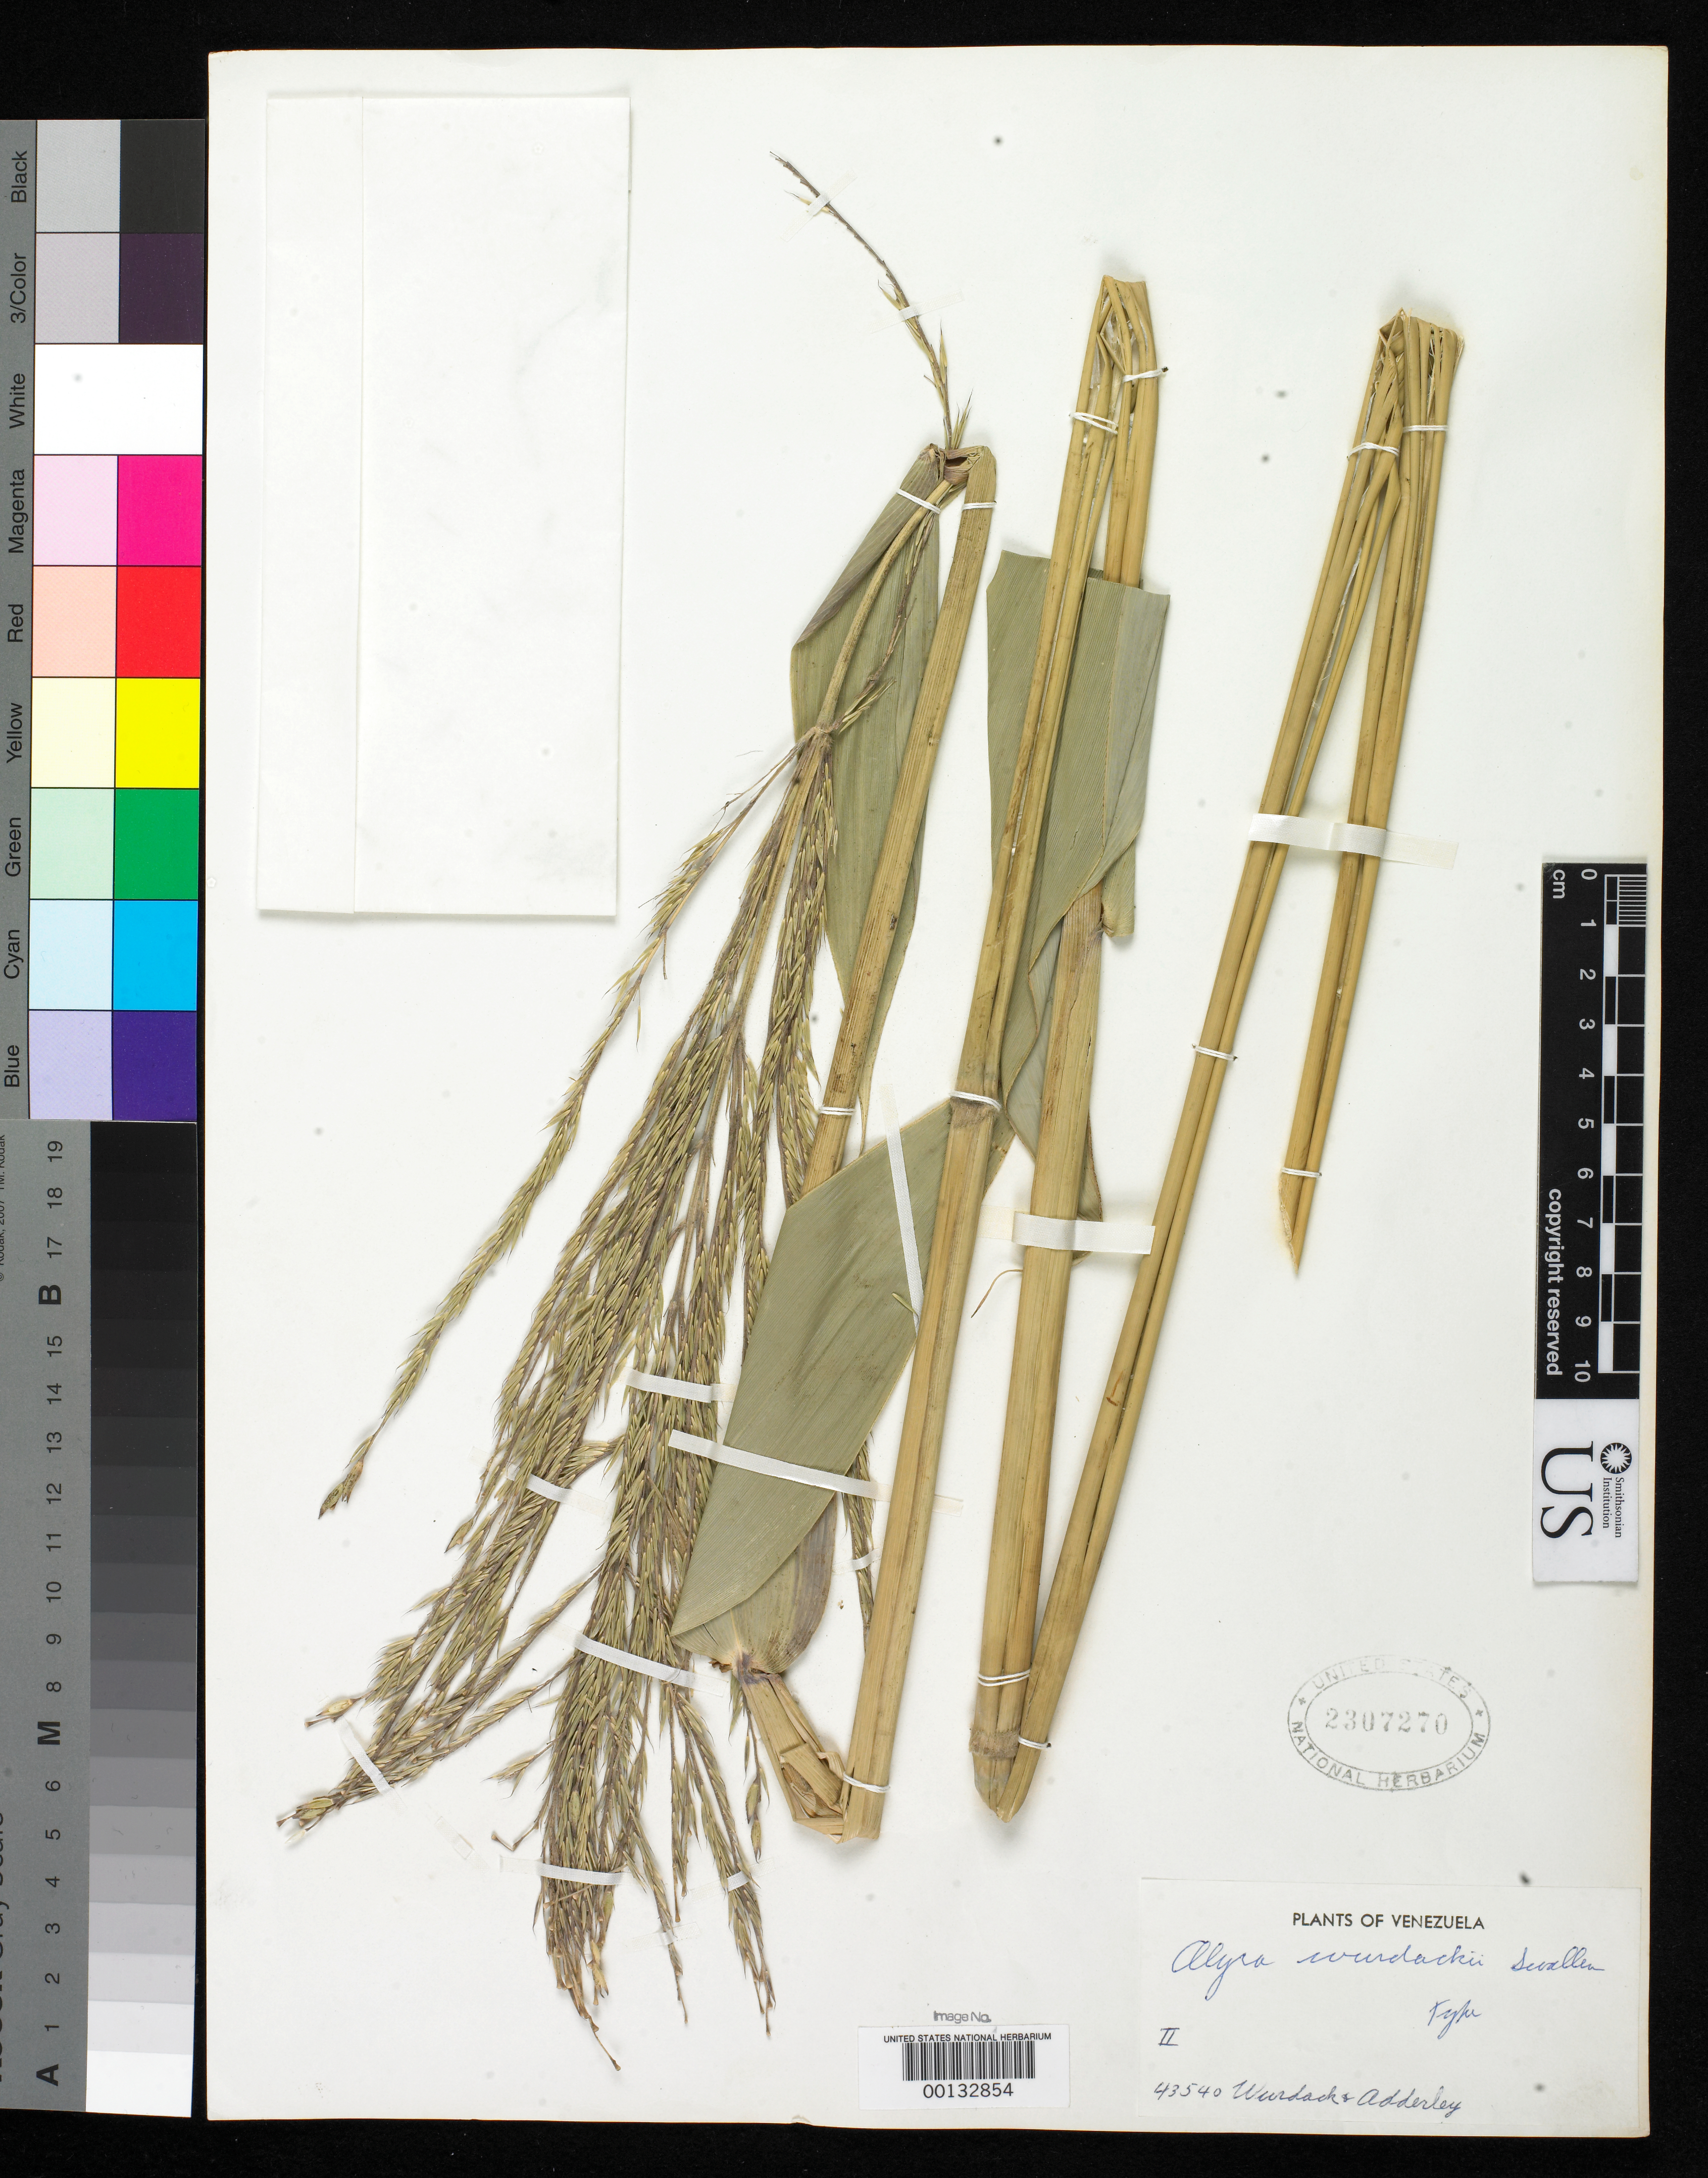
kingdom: Plantae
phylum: Tracheophyta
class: Liliopsida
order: Poales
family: Poaceae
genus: Olyra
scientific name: Olyra wurdackii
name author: Swallen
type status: Holotype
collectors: J. J. Wurdack & L. S. Adderley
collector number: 43540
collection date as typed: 21 Jul 1959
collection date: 1959-07-21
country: Venezuela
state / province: Amazonas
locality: Rio Siapa below Raudal Gallineta.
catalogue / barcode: US 2307270